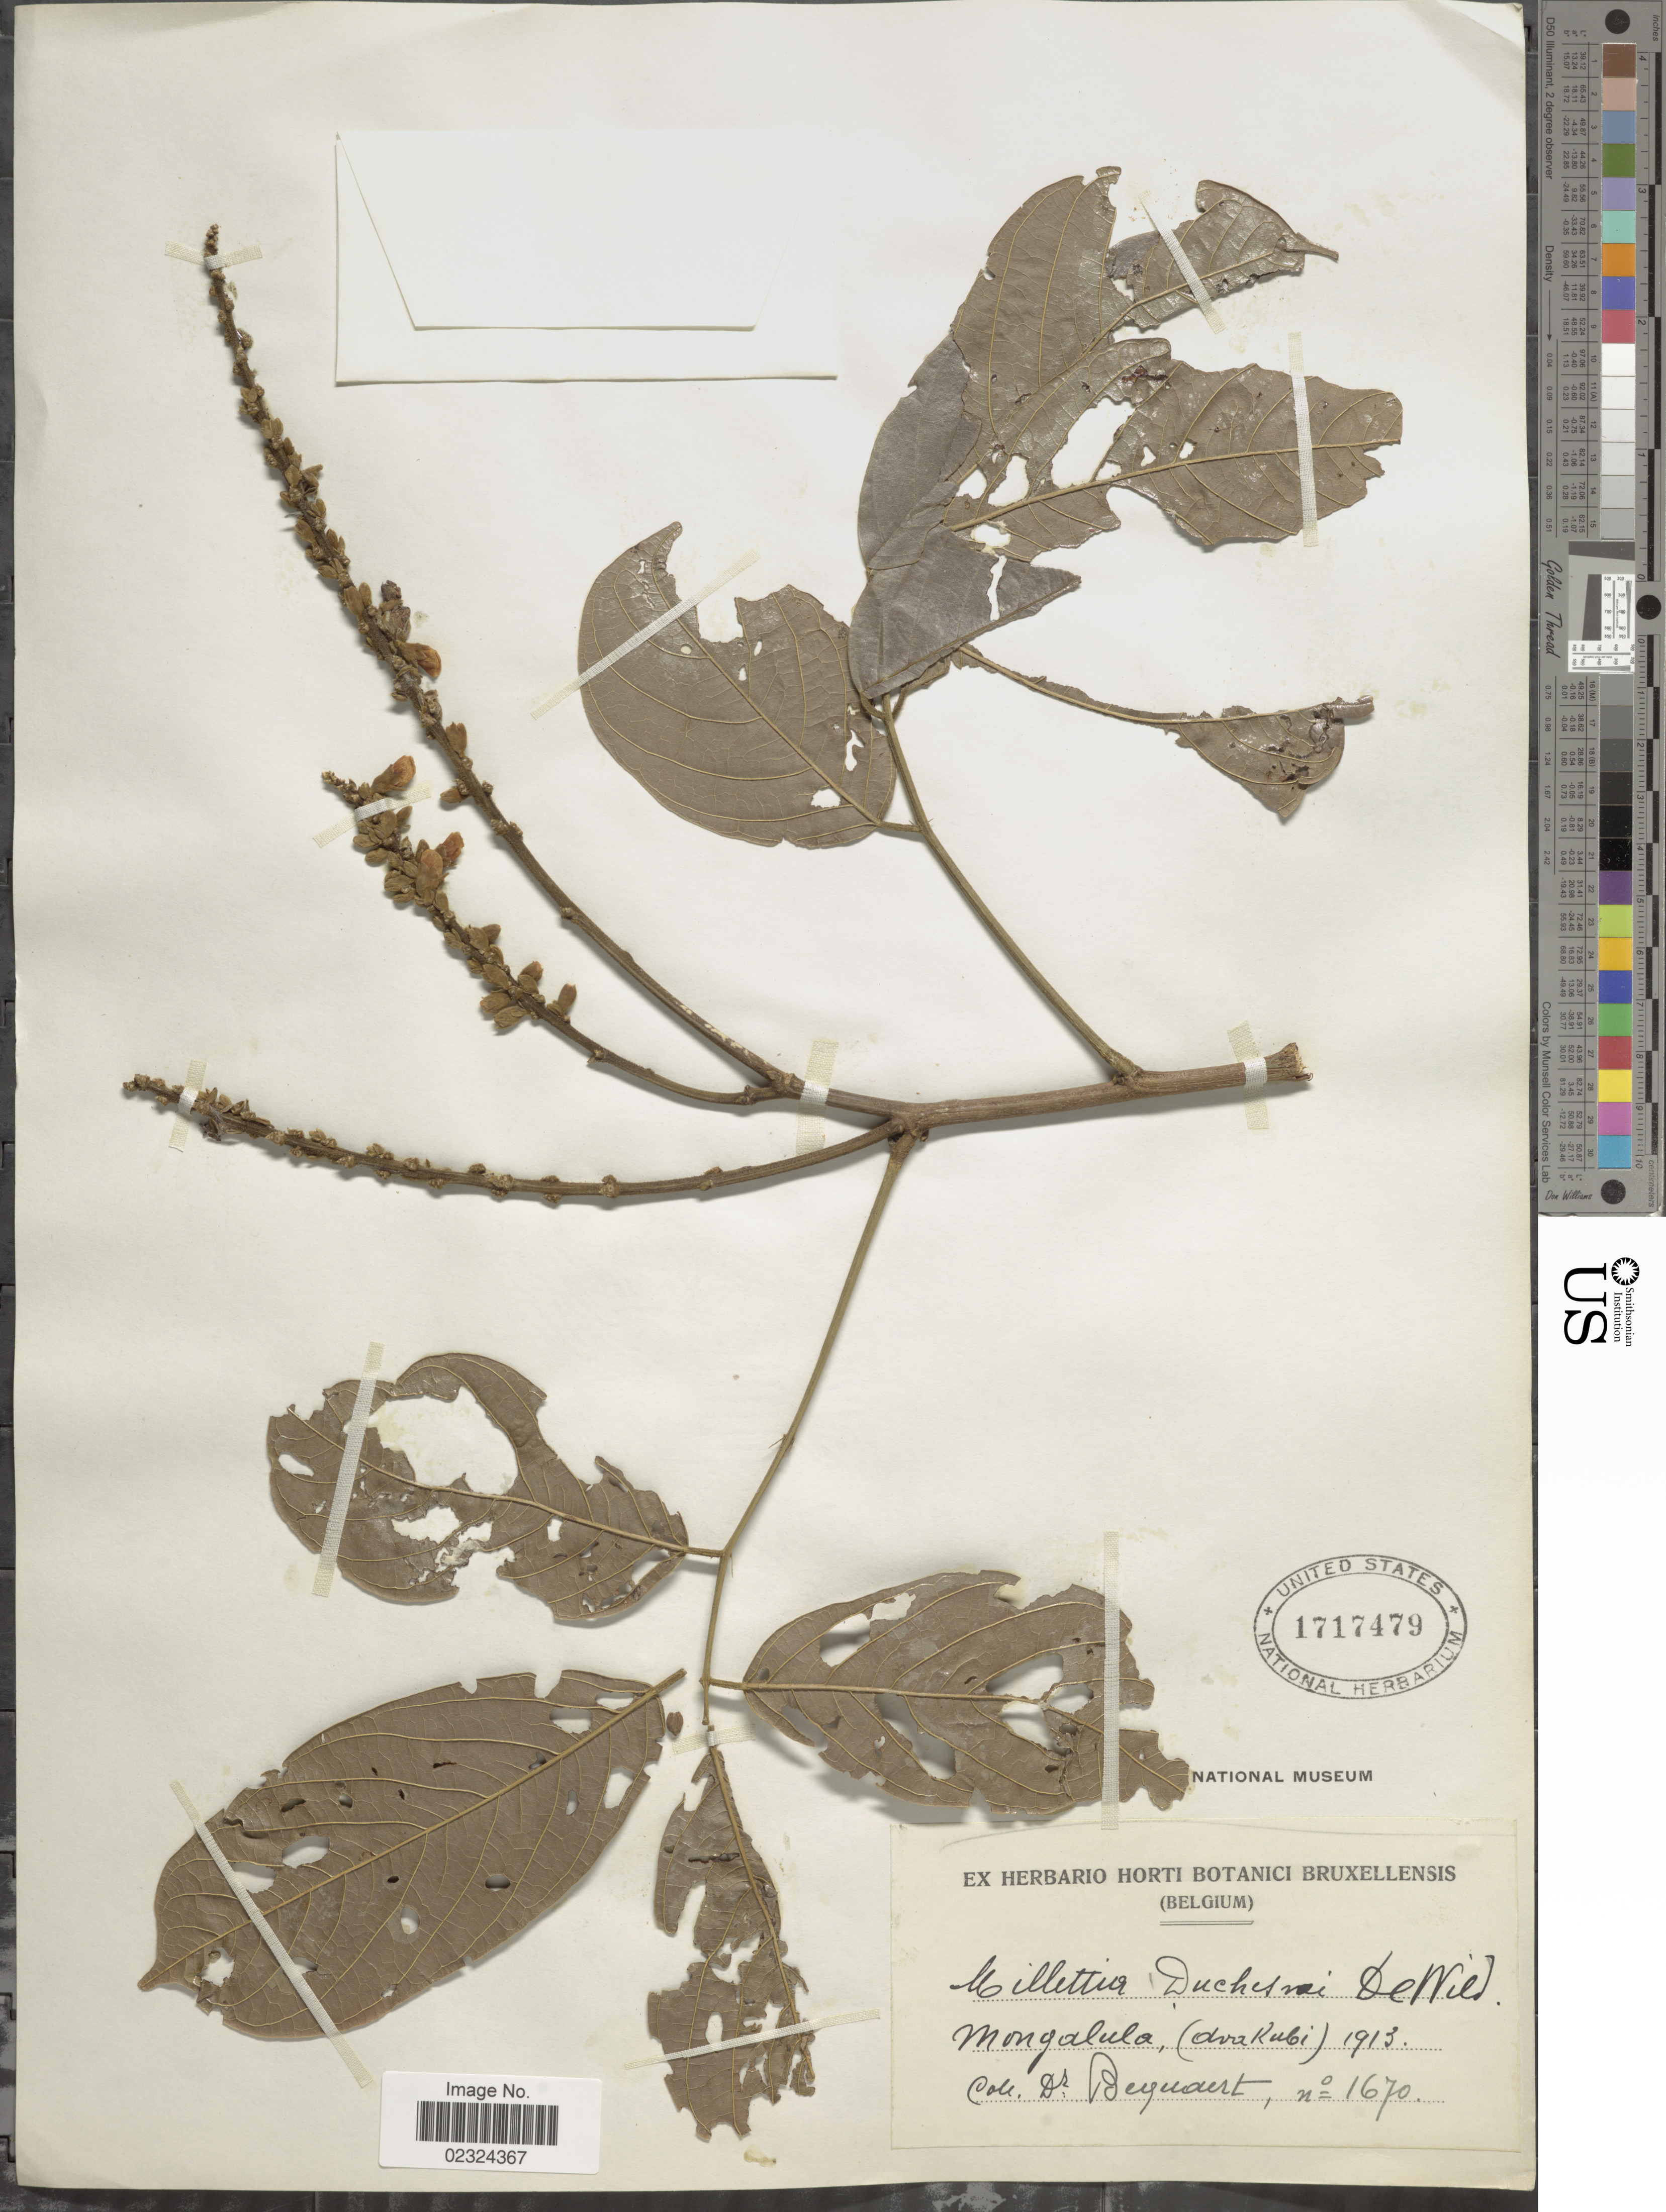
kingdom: Plantae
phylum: Tracheophyta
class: Magnoliopsida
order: Fabales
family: Fabaceae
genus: Millettia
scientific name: Millettia duchesnei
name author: De Wild.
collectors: J. Becquaert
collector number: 1670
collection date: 1913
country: Congo, Democratic Republic of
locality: Mongolula (Avakubi).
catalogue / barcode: US 1717479